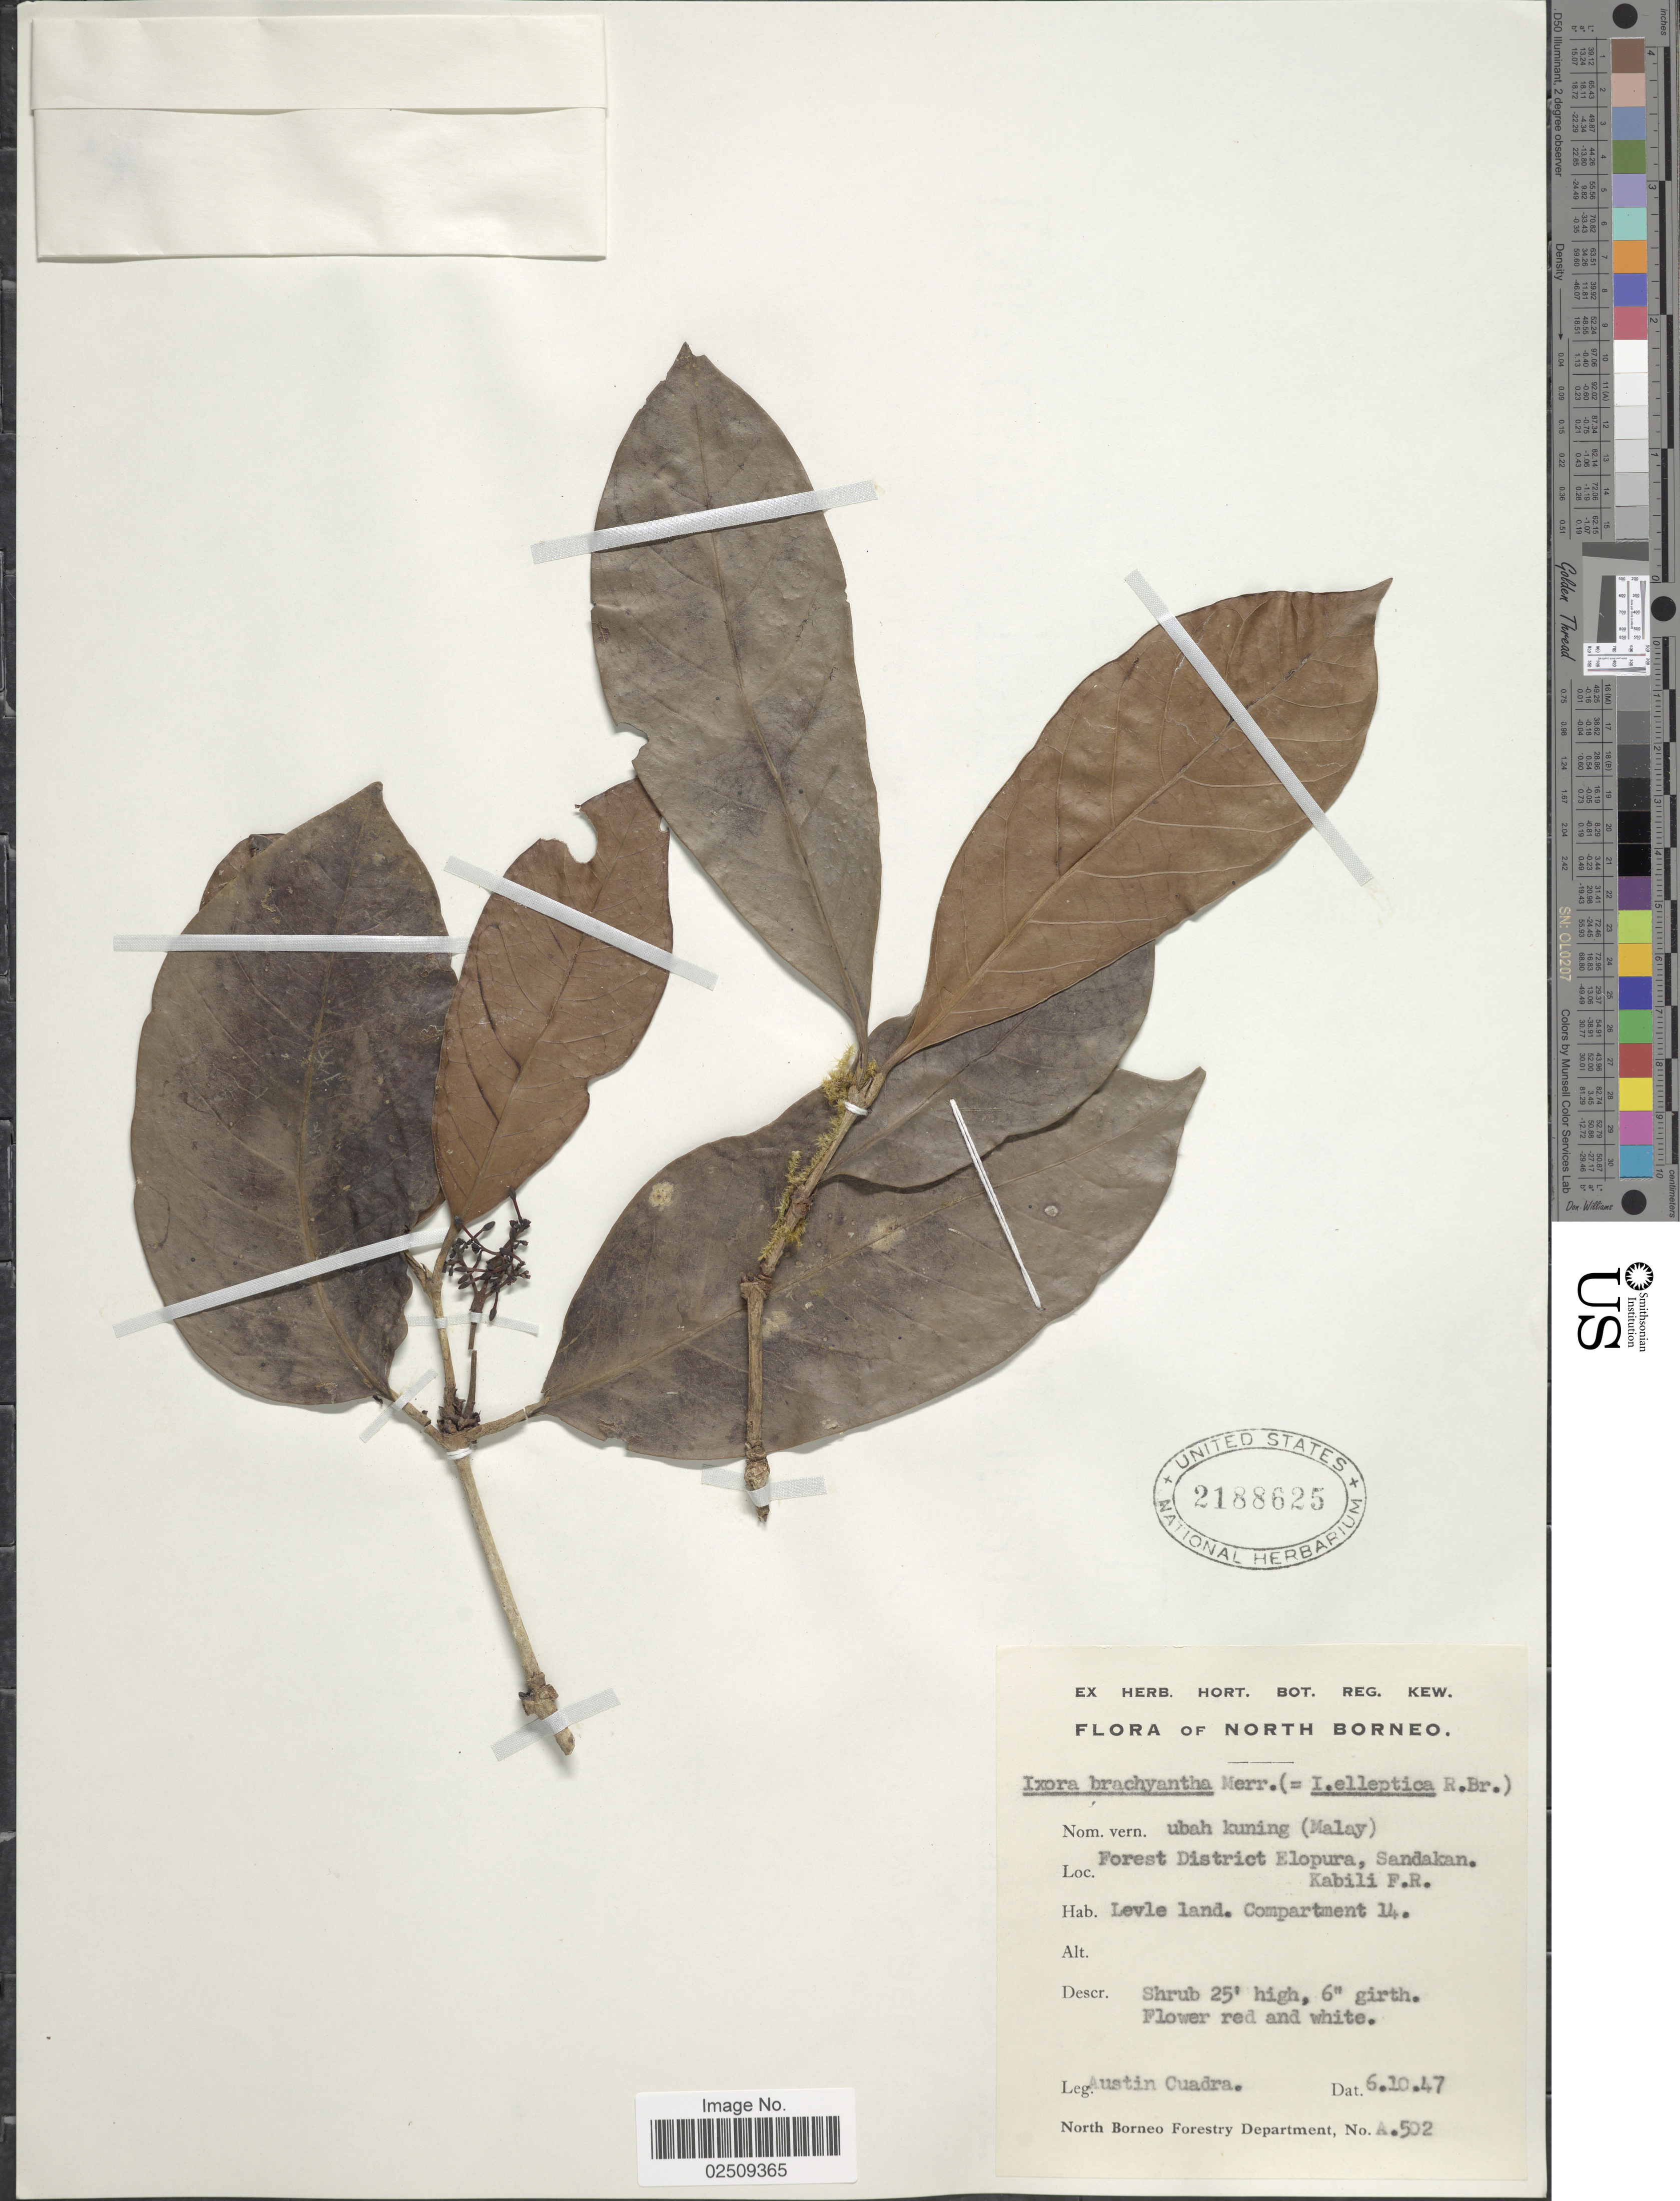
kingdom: Plantae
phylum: Tracheophyta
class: Magnoliopsida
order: Gentianales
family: Rubiaceae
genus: Ixora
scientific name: Ixora brachyantha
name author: Merr.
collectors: A. Cuadra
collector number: A.502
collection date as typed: Transcribed d/m/y: 6/10/47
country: Malaysia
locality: North Borneo. Forest District Elopura, Sandakan. Kabili F.R. Levle land. Compartment 14.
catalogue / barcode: US 2188625